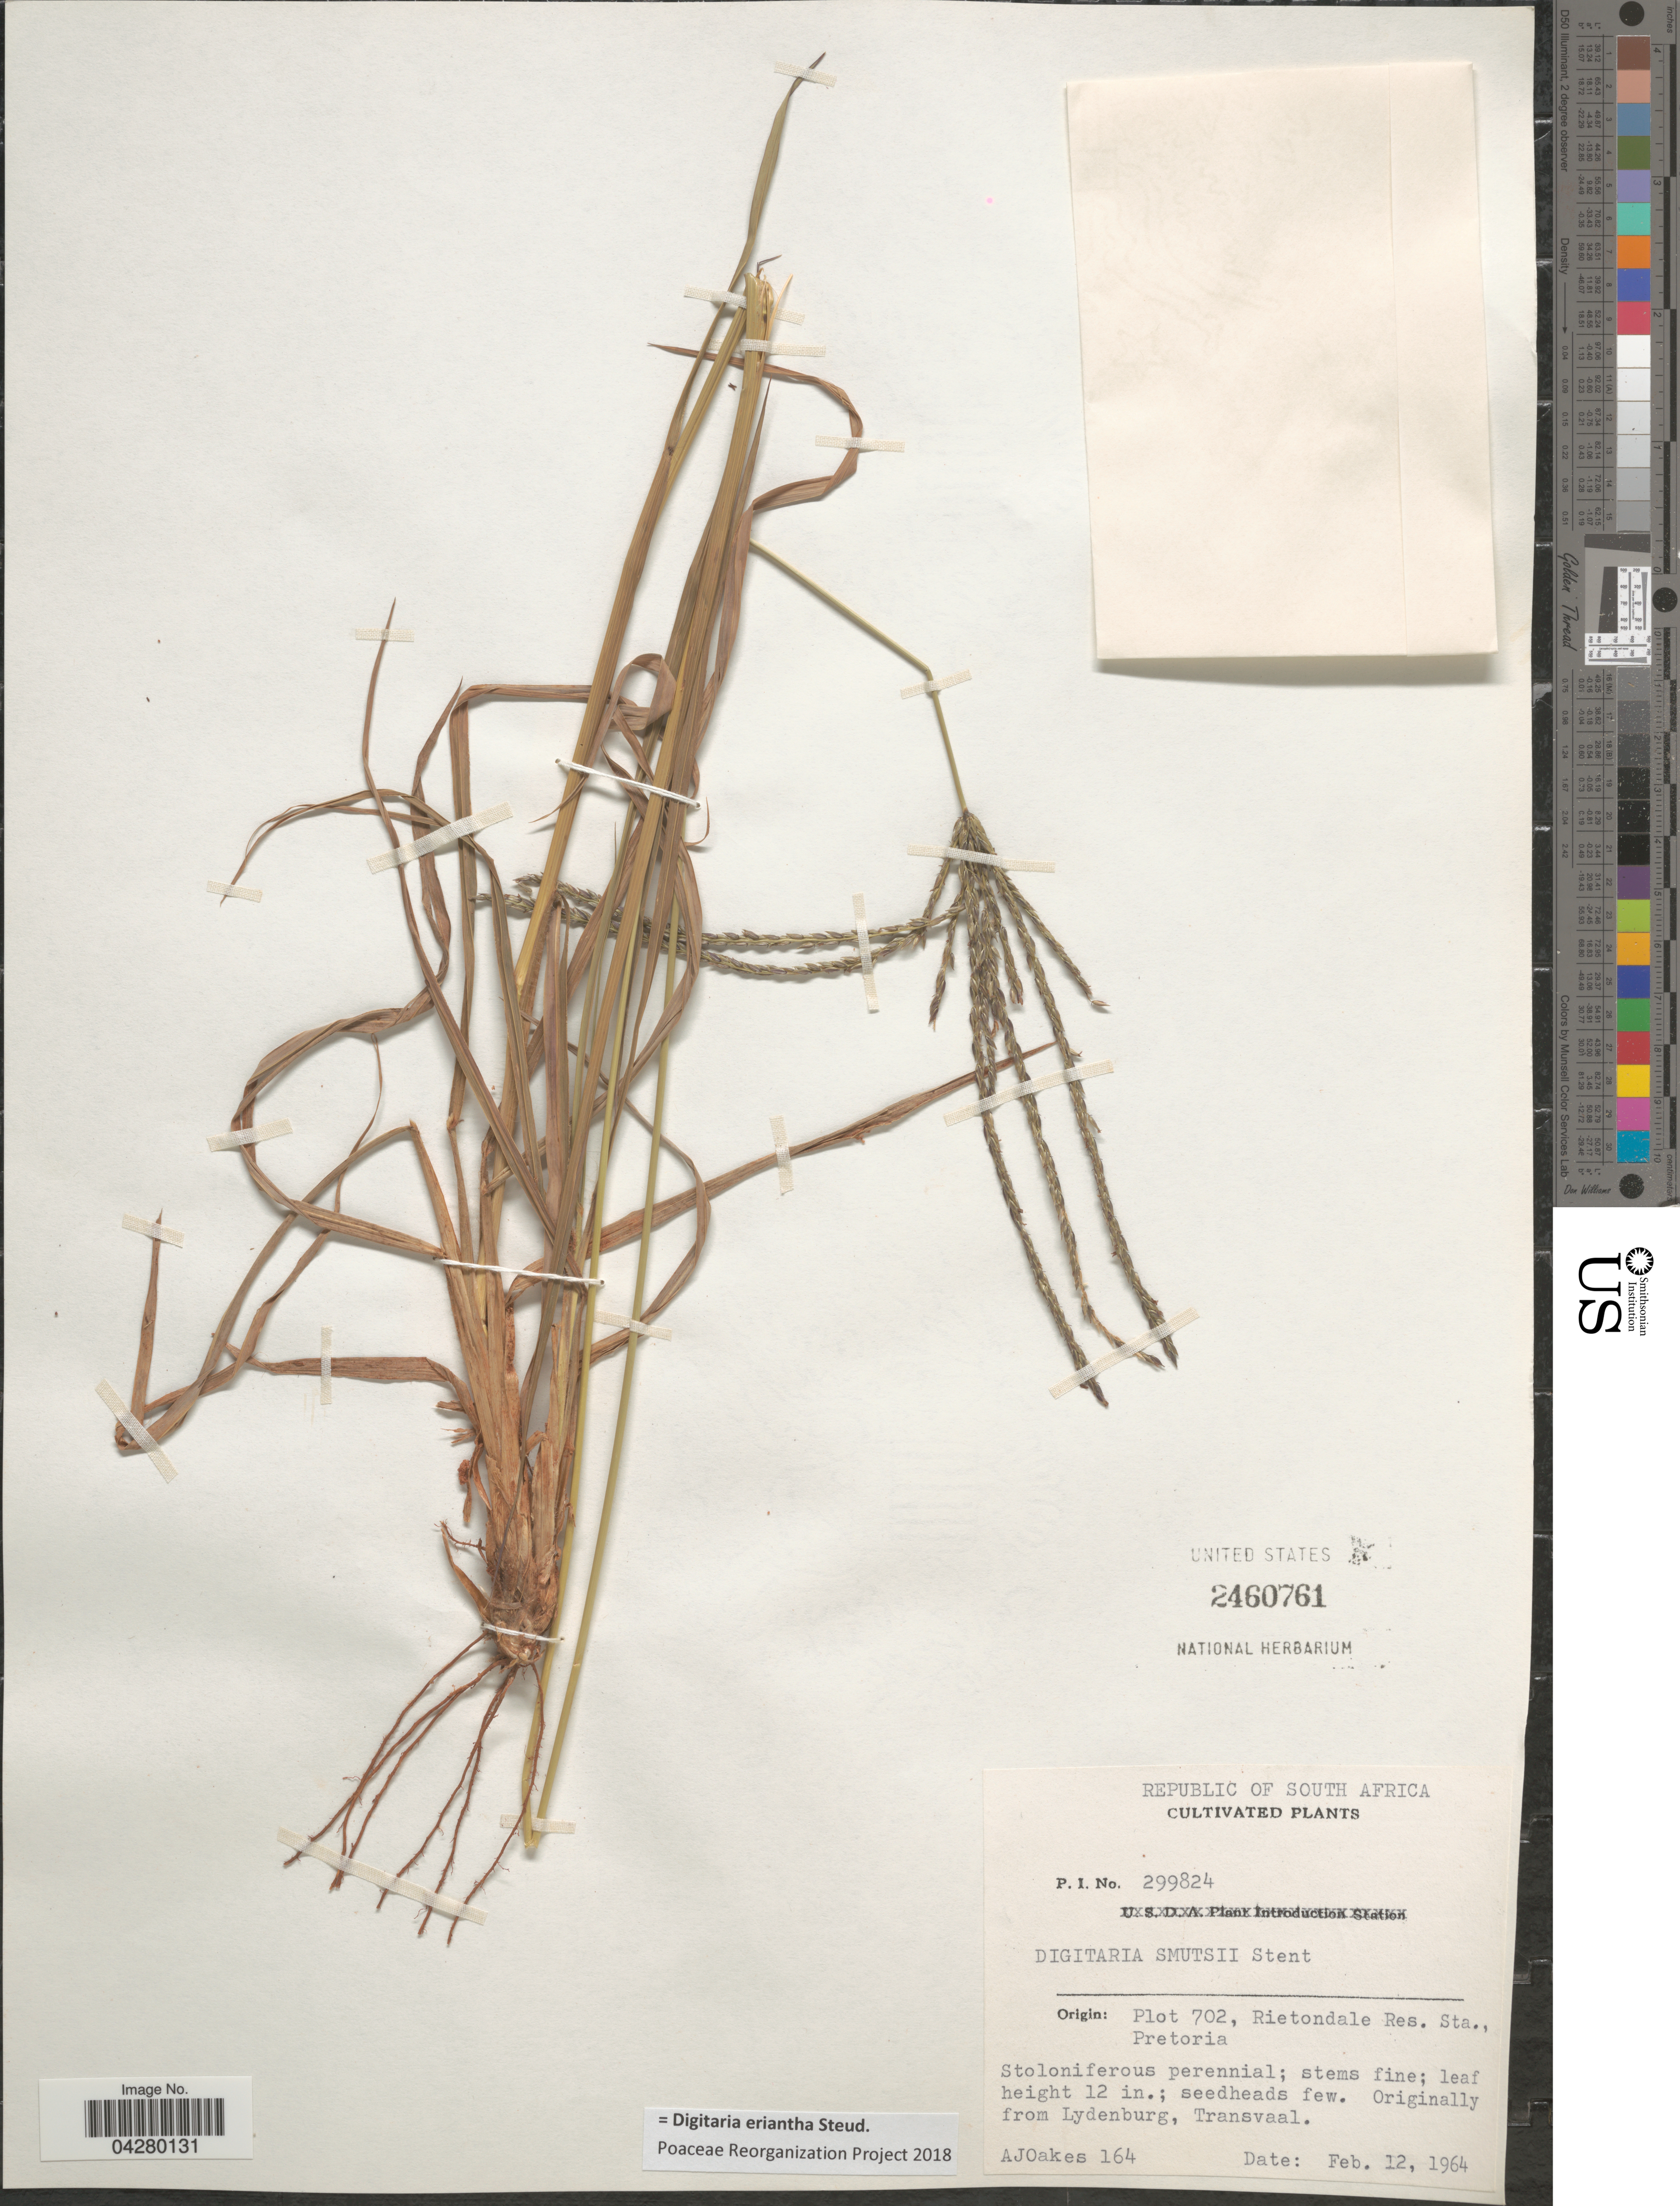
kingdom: Plantae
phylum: Tracheophyta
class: Liliopsida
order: Poales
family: Poaceae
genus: Digitaria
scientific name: Digitaria eriantha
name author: Steud.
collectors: A. Oakes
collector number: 164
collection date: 1964-02-12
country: South Africa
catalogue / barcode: US 2460761